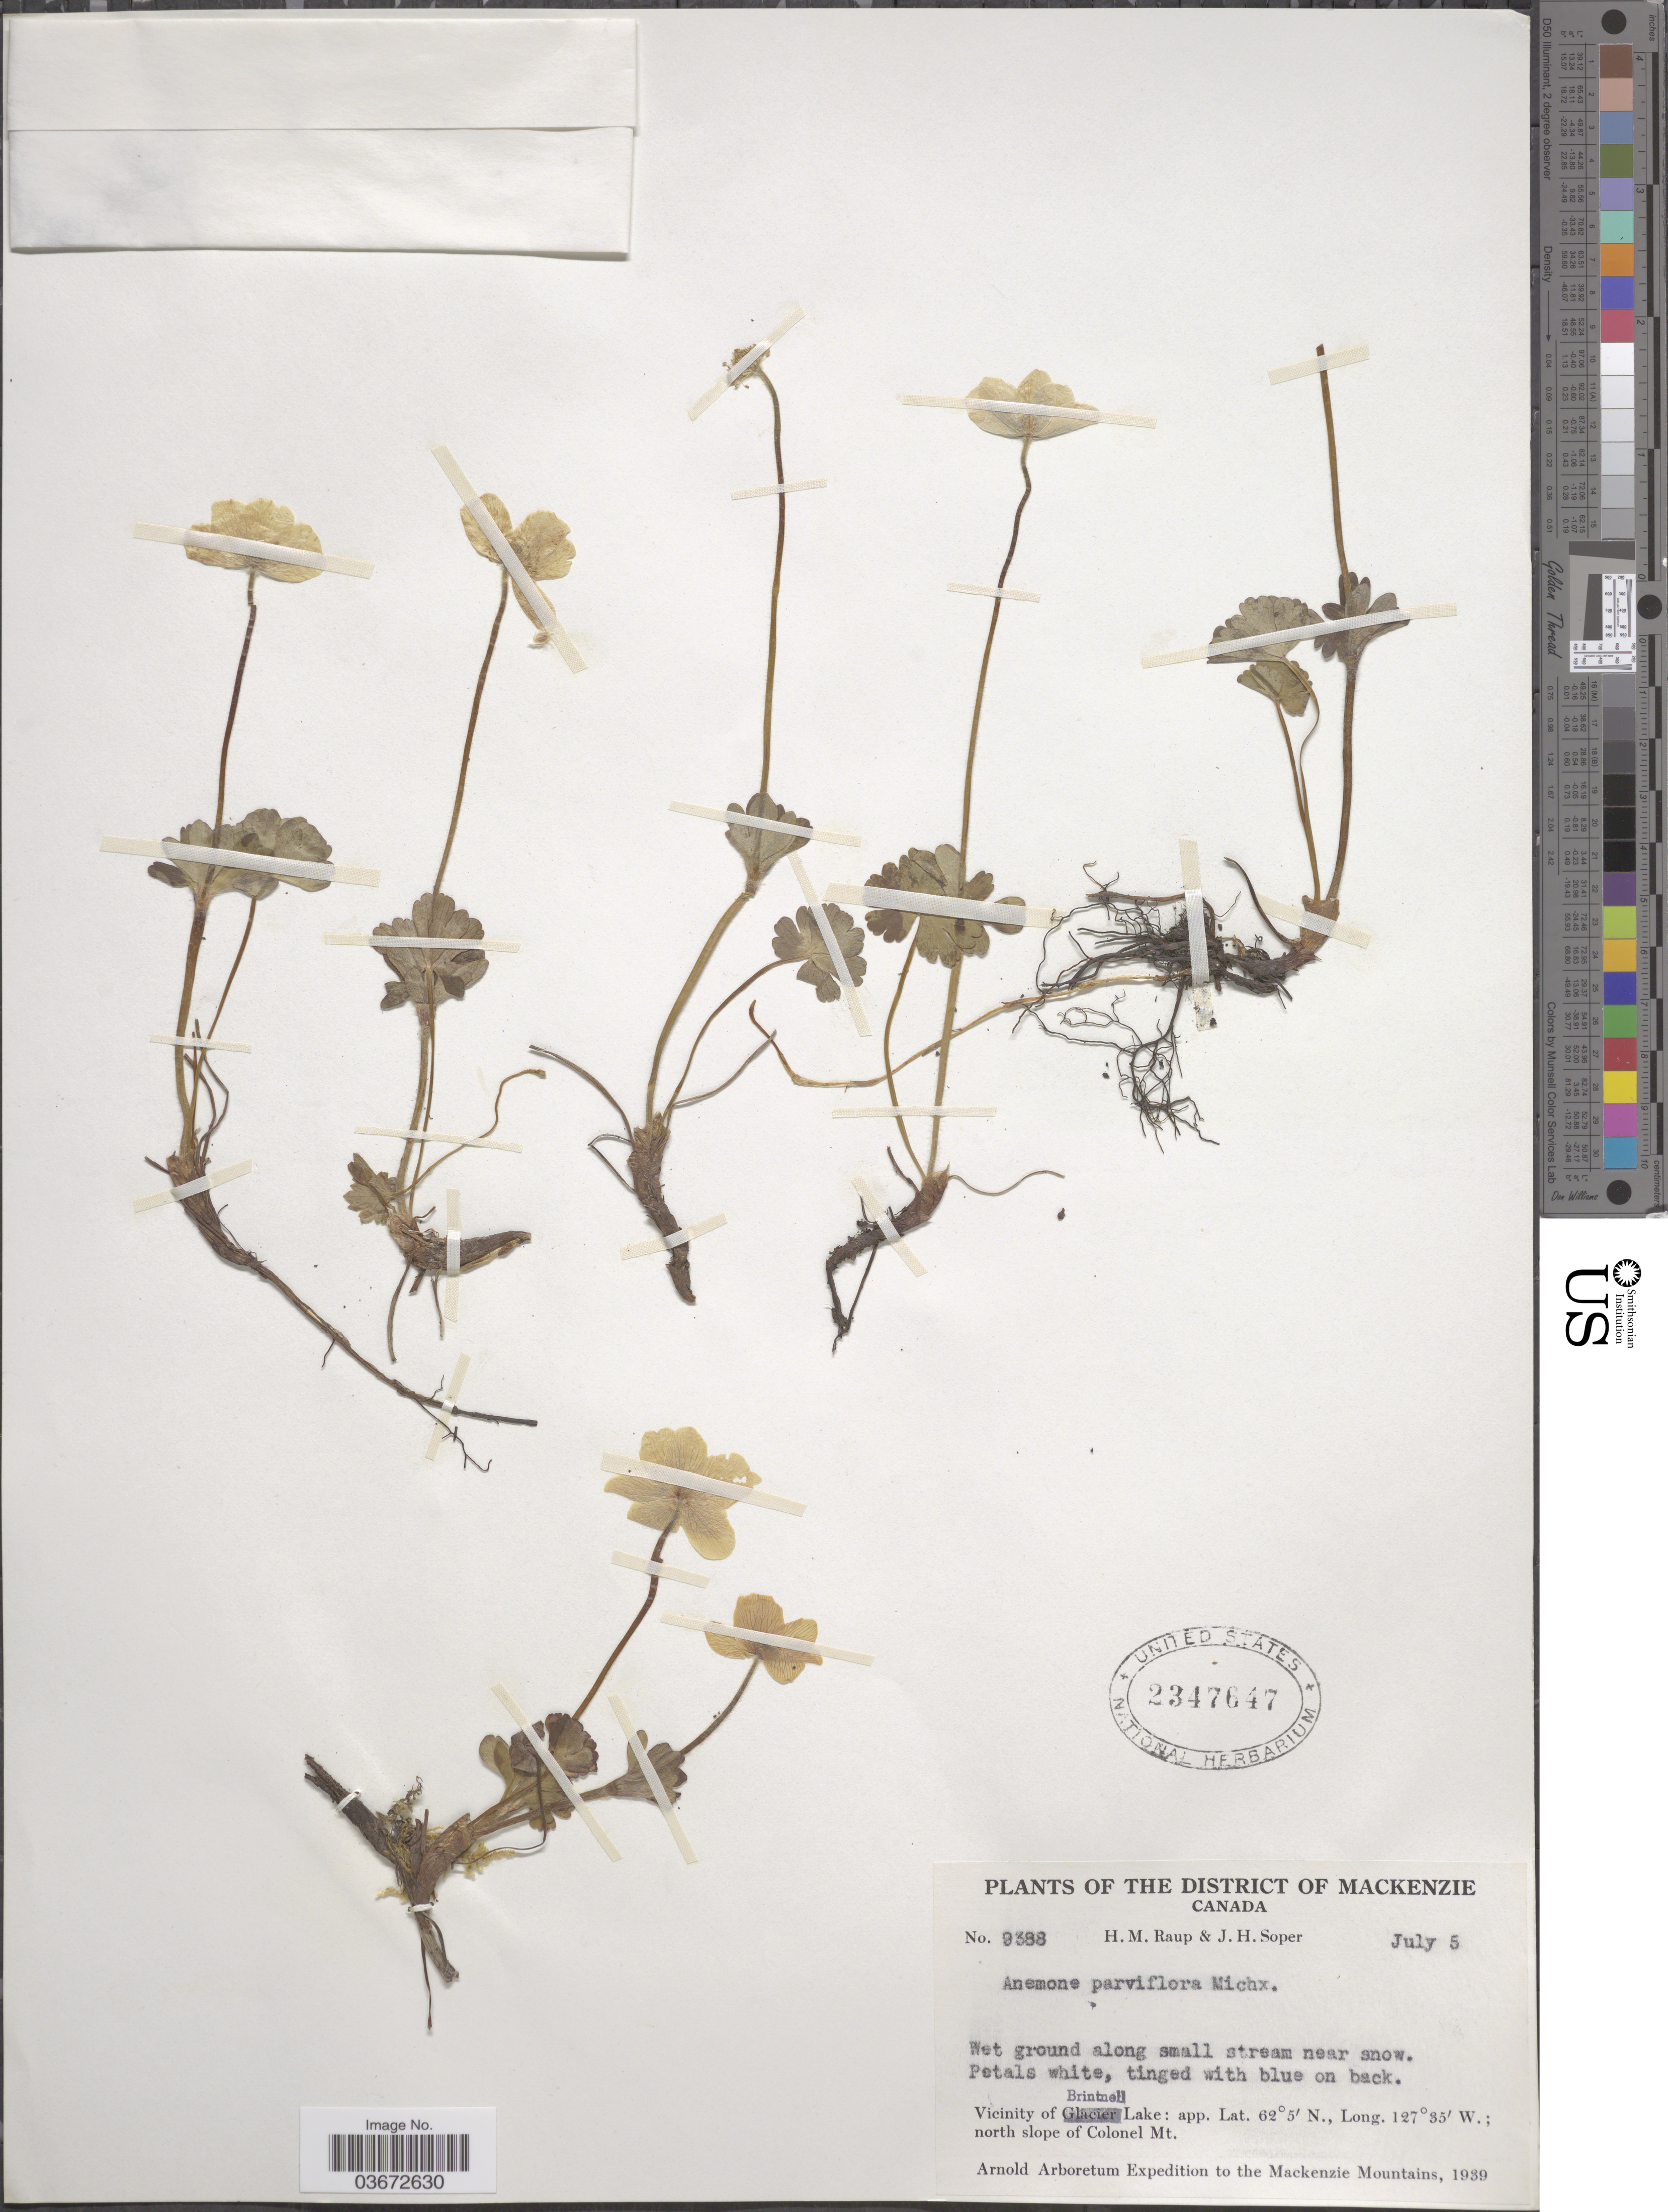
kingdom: Plantae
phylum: Tracheophyta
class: Magnoliopsida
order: Ranunculales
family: Ranunculaceae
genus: Anemone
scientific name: Anemone parviflora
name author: Michx.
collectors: H. Raup & J. H. Soper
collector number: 9388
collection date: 1939-07-05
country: Canada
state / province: British Columbia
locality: District of Mackenzie. Vicinity of Brintnell Lake; north slope of Colonel Mt.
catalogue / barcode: US 2347647